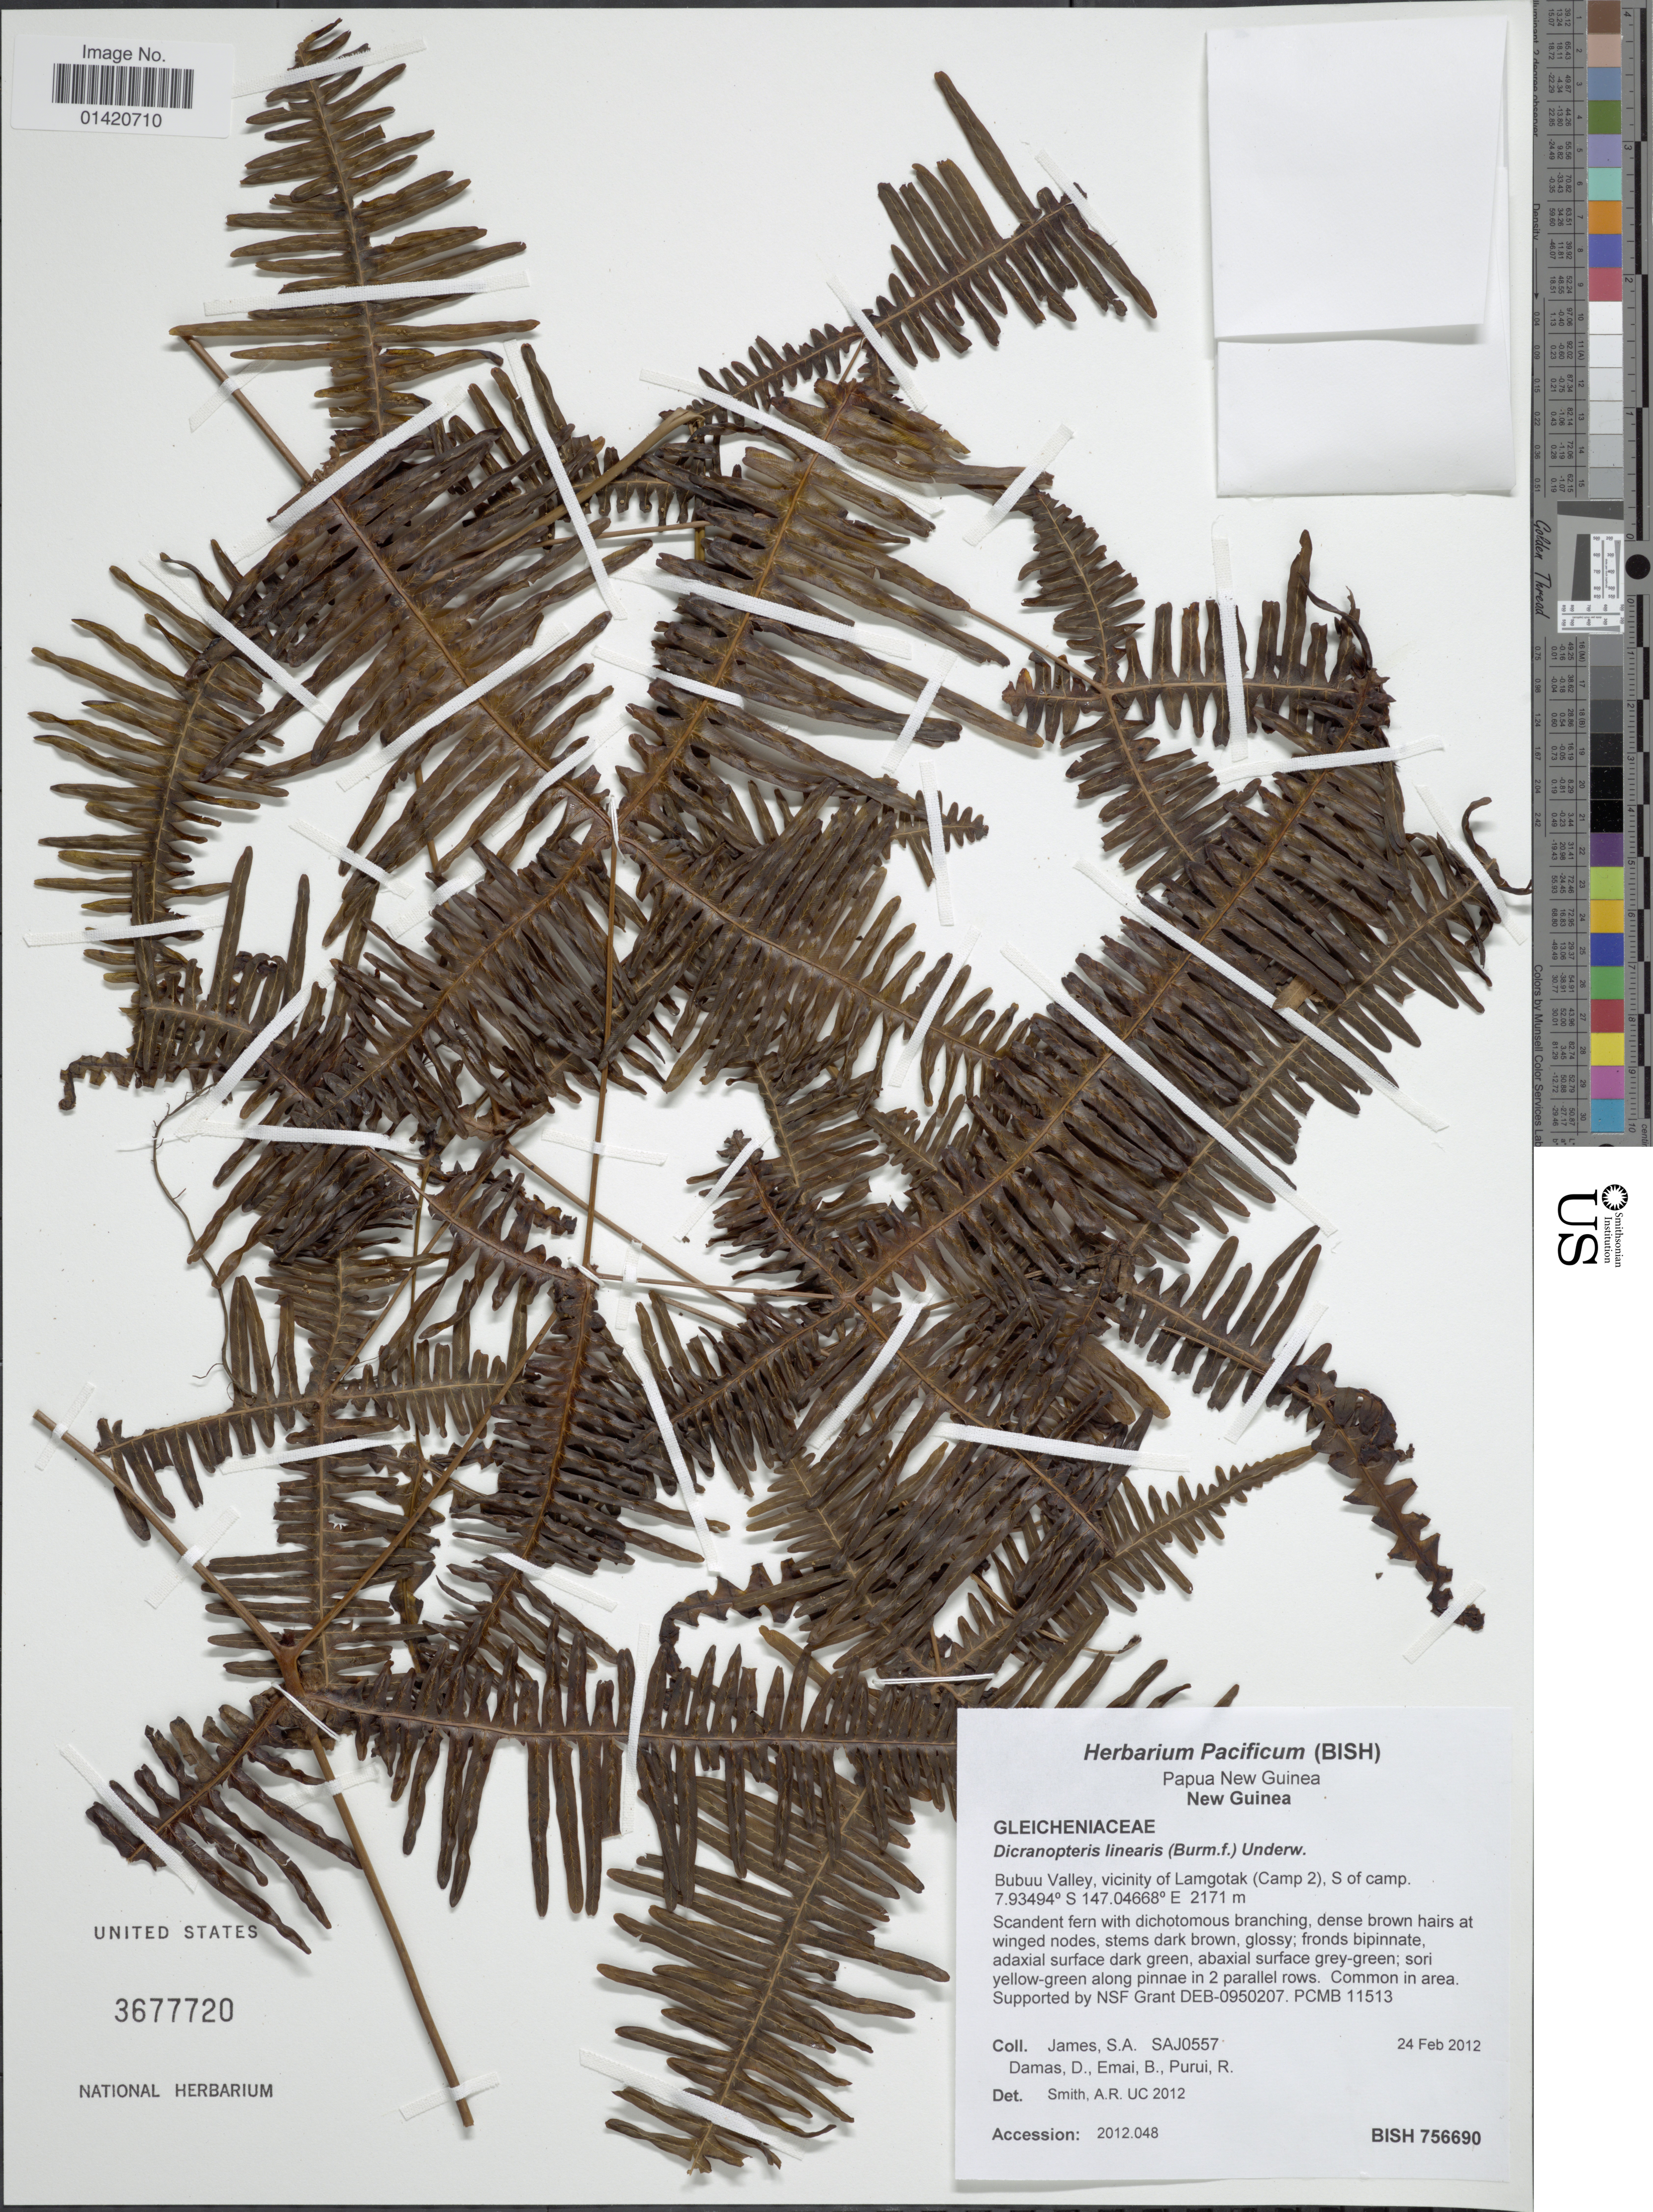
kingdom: Plantae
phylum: Tracheophyta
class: Polypodiopsida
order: Gleicheniales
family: Gleicheniaceae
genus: Dicranopteris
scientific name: Dicranopteris linearis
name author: (Burm. f.) Underw.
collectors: S. James, D. Damas, B. Emai & R. Purui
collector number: SAJ 0557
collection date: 2012-02-24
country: Papua New Guinea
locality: New Guinea, Bubuu Valley, vicinity of Lamgotak (Camp 2), S of Camp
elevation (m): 2171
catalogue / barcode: US 3677720